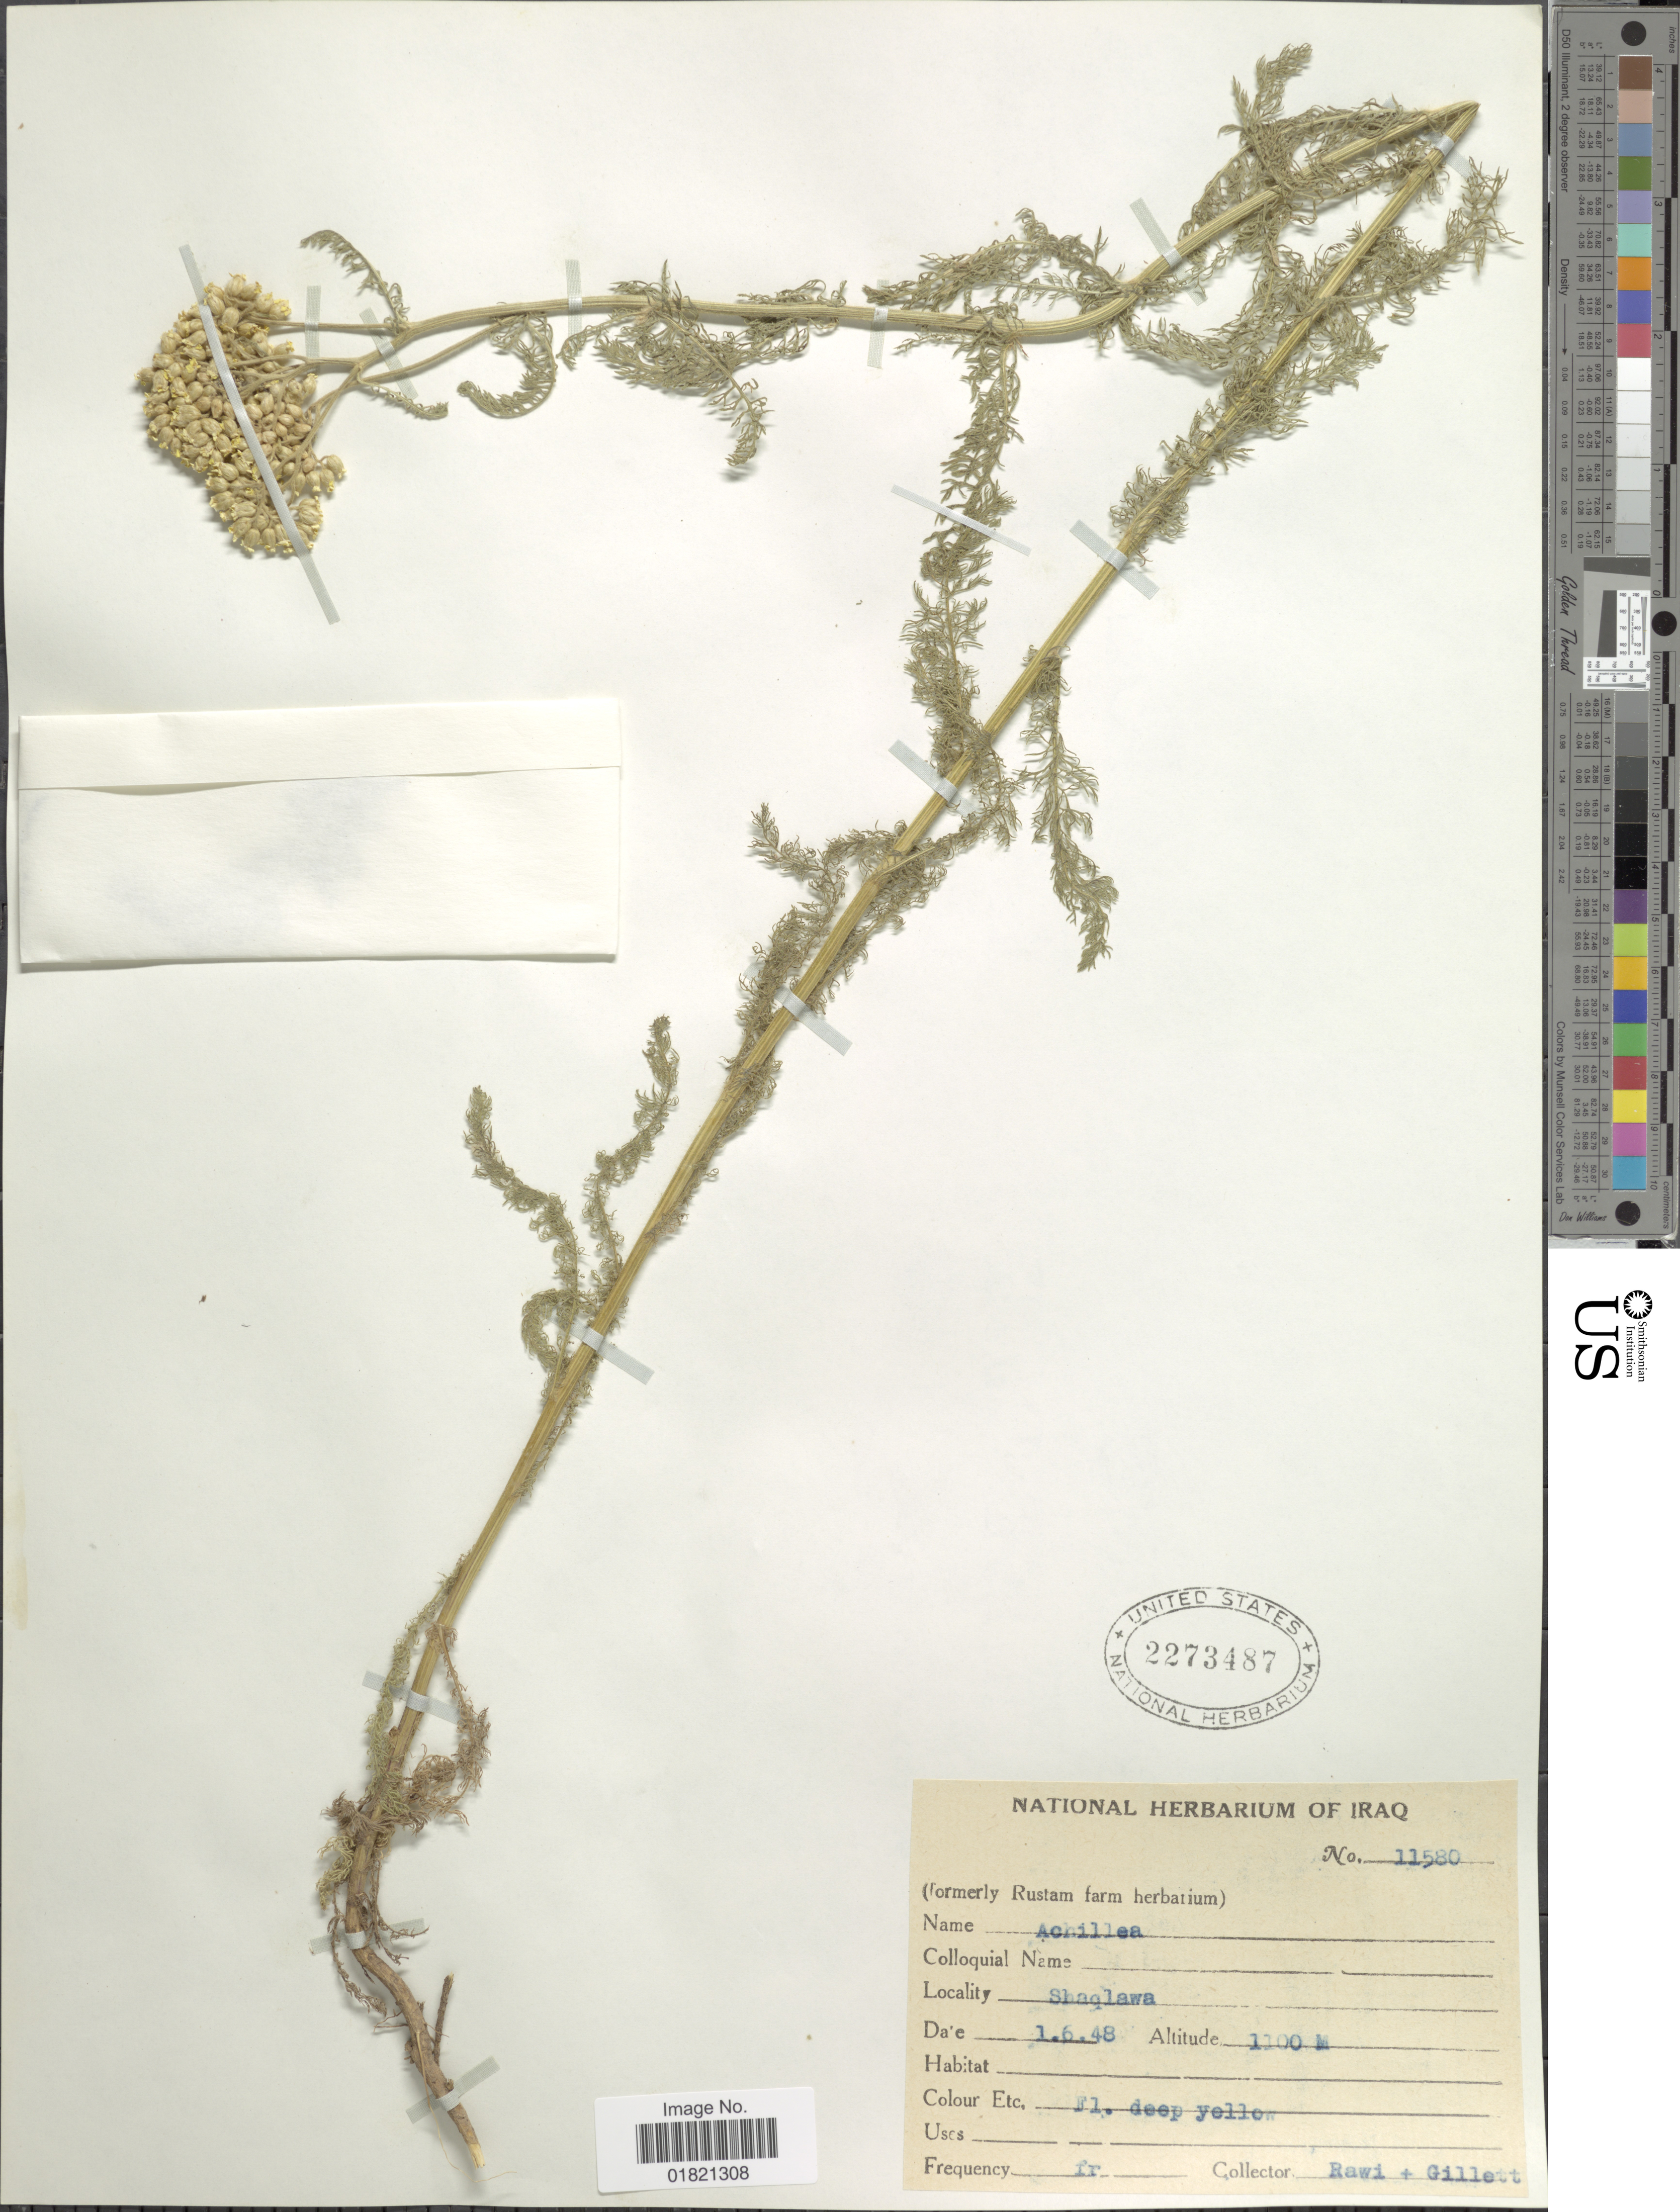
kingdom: Plantae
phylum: Tracheophyta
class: Magnoliopsida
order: Asterales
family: Asteraceae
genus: Achillea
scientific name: Achillea sp.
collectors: -. Rawi & Gillett, --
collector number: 11580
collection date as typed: Transcribed d/m/y: 1/6/48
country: Iraq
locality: Shaqlawa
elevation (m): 1100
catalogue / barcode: US 2273487